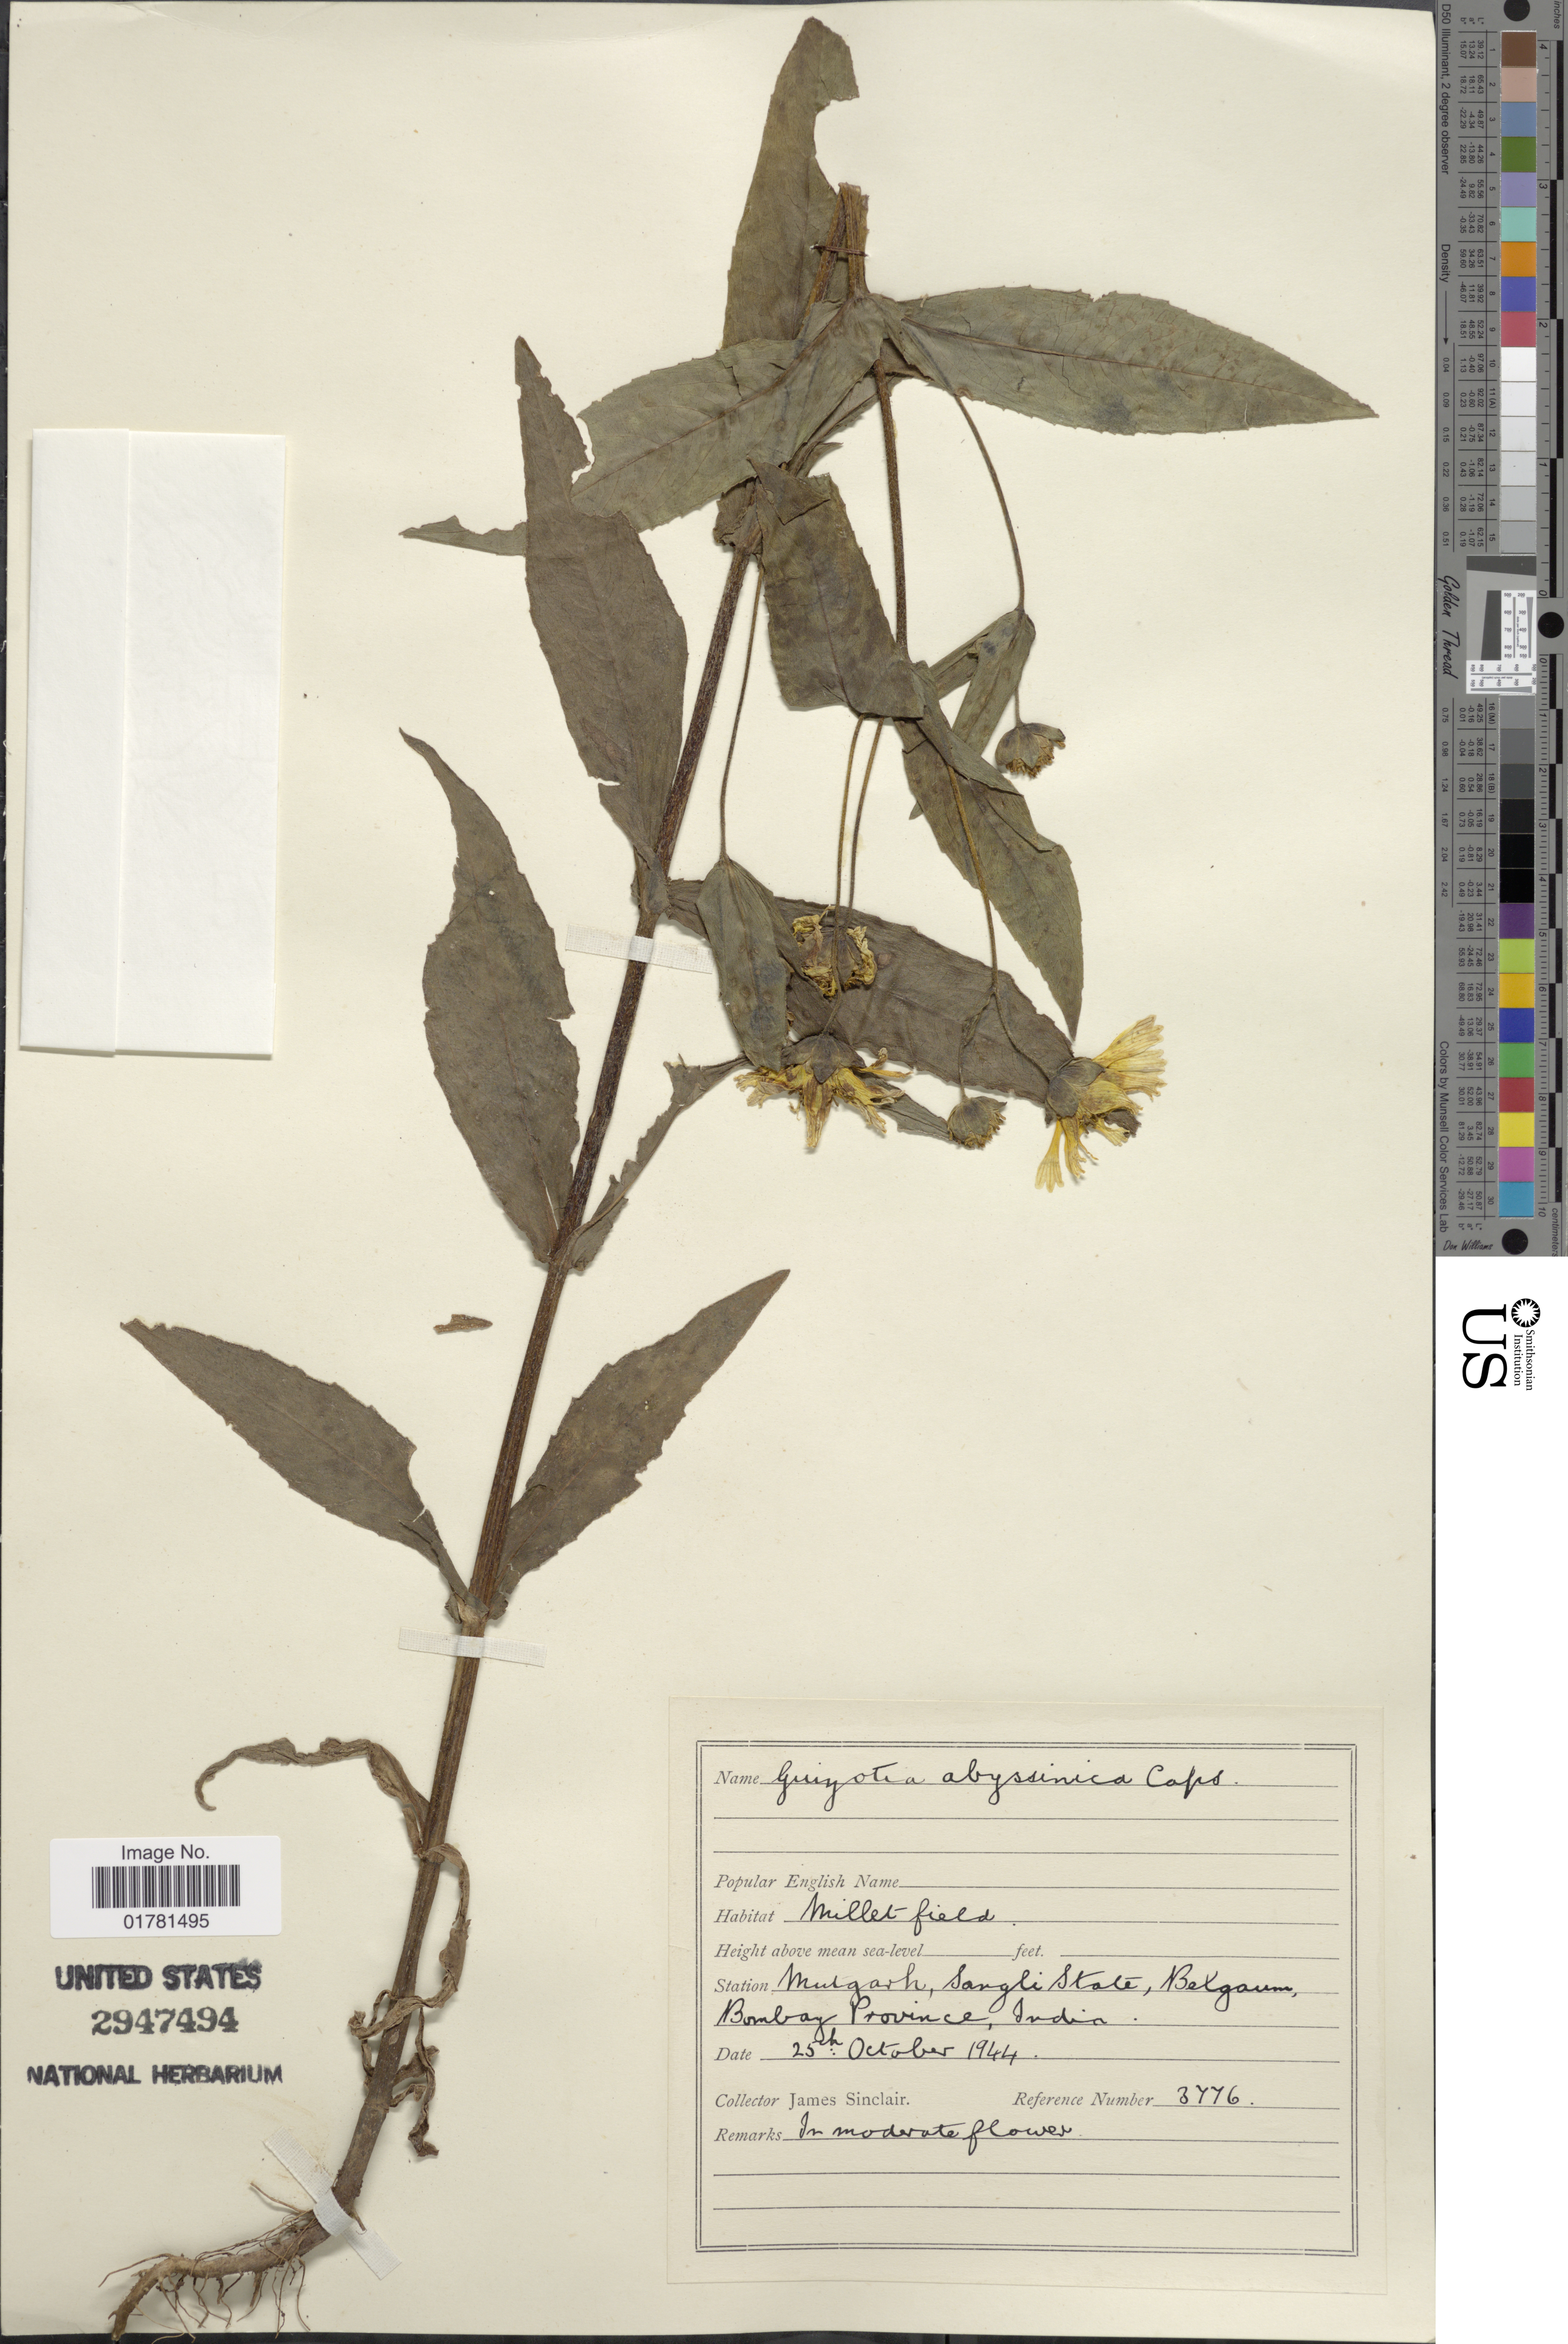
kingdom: Plantae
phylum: Tracheophyta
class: Magnoliopsida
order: Asterales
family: Asteraceae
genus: Guizotia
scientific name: Guizotia abyssinica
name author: (L. f.) Cass.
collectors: J. Sinclair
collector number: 3776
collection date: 1944-10-25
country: India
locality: Mutgash, Sangli State, Betgaum, Bombay Province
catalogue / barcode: US 2947494